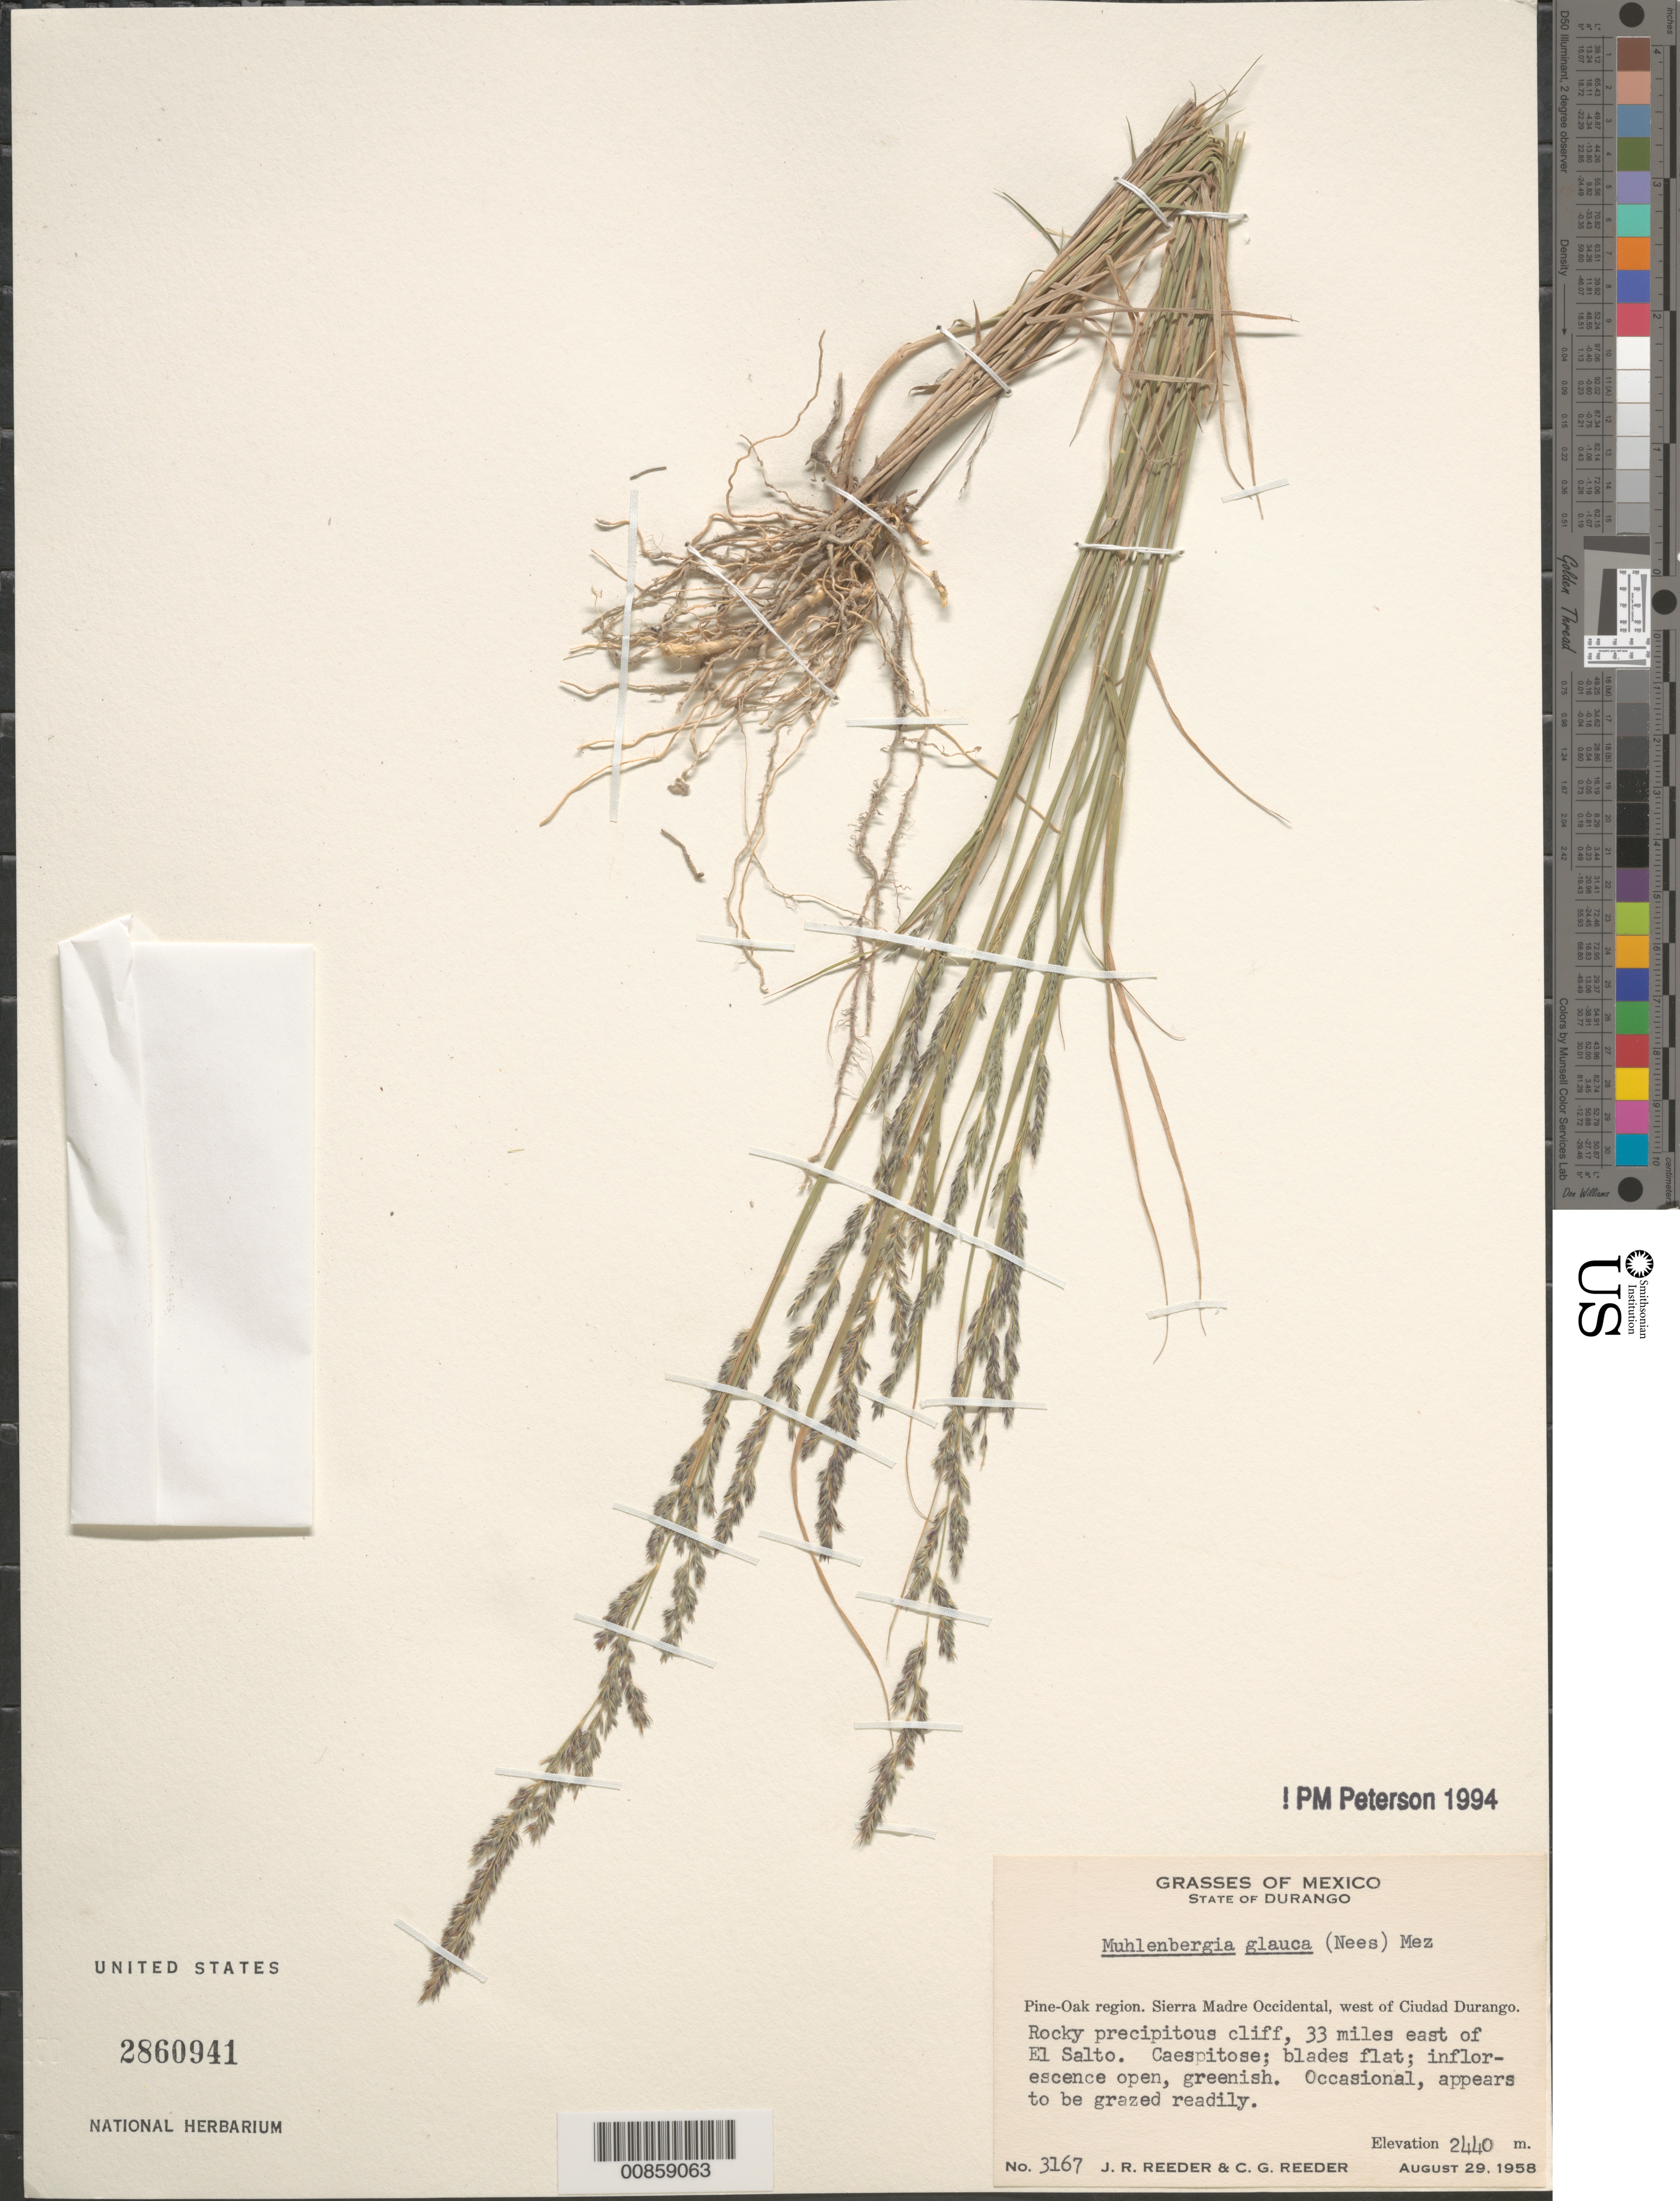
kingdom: Plantae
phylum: Tracheophyta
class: Liliopsida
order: Poales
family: Poaceae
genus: Muhlenbergia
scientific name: Muhlenbergia glauca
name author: (Nees) Mez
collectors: C. G. Reeder & J. R. Reeder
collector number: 3167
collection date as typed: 29 Aug 1958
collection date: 1958-08-29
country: Mexico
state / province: Durango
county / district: Durango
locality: W of Cd. de Durango, 33 mi E of El Salto, mpio. Durango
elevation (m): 2440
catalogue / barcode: US 2860941